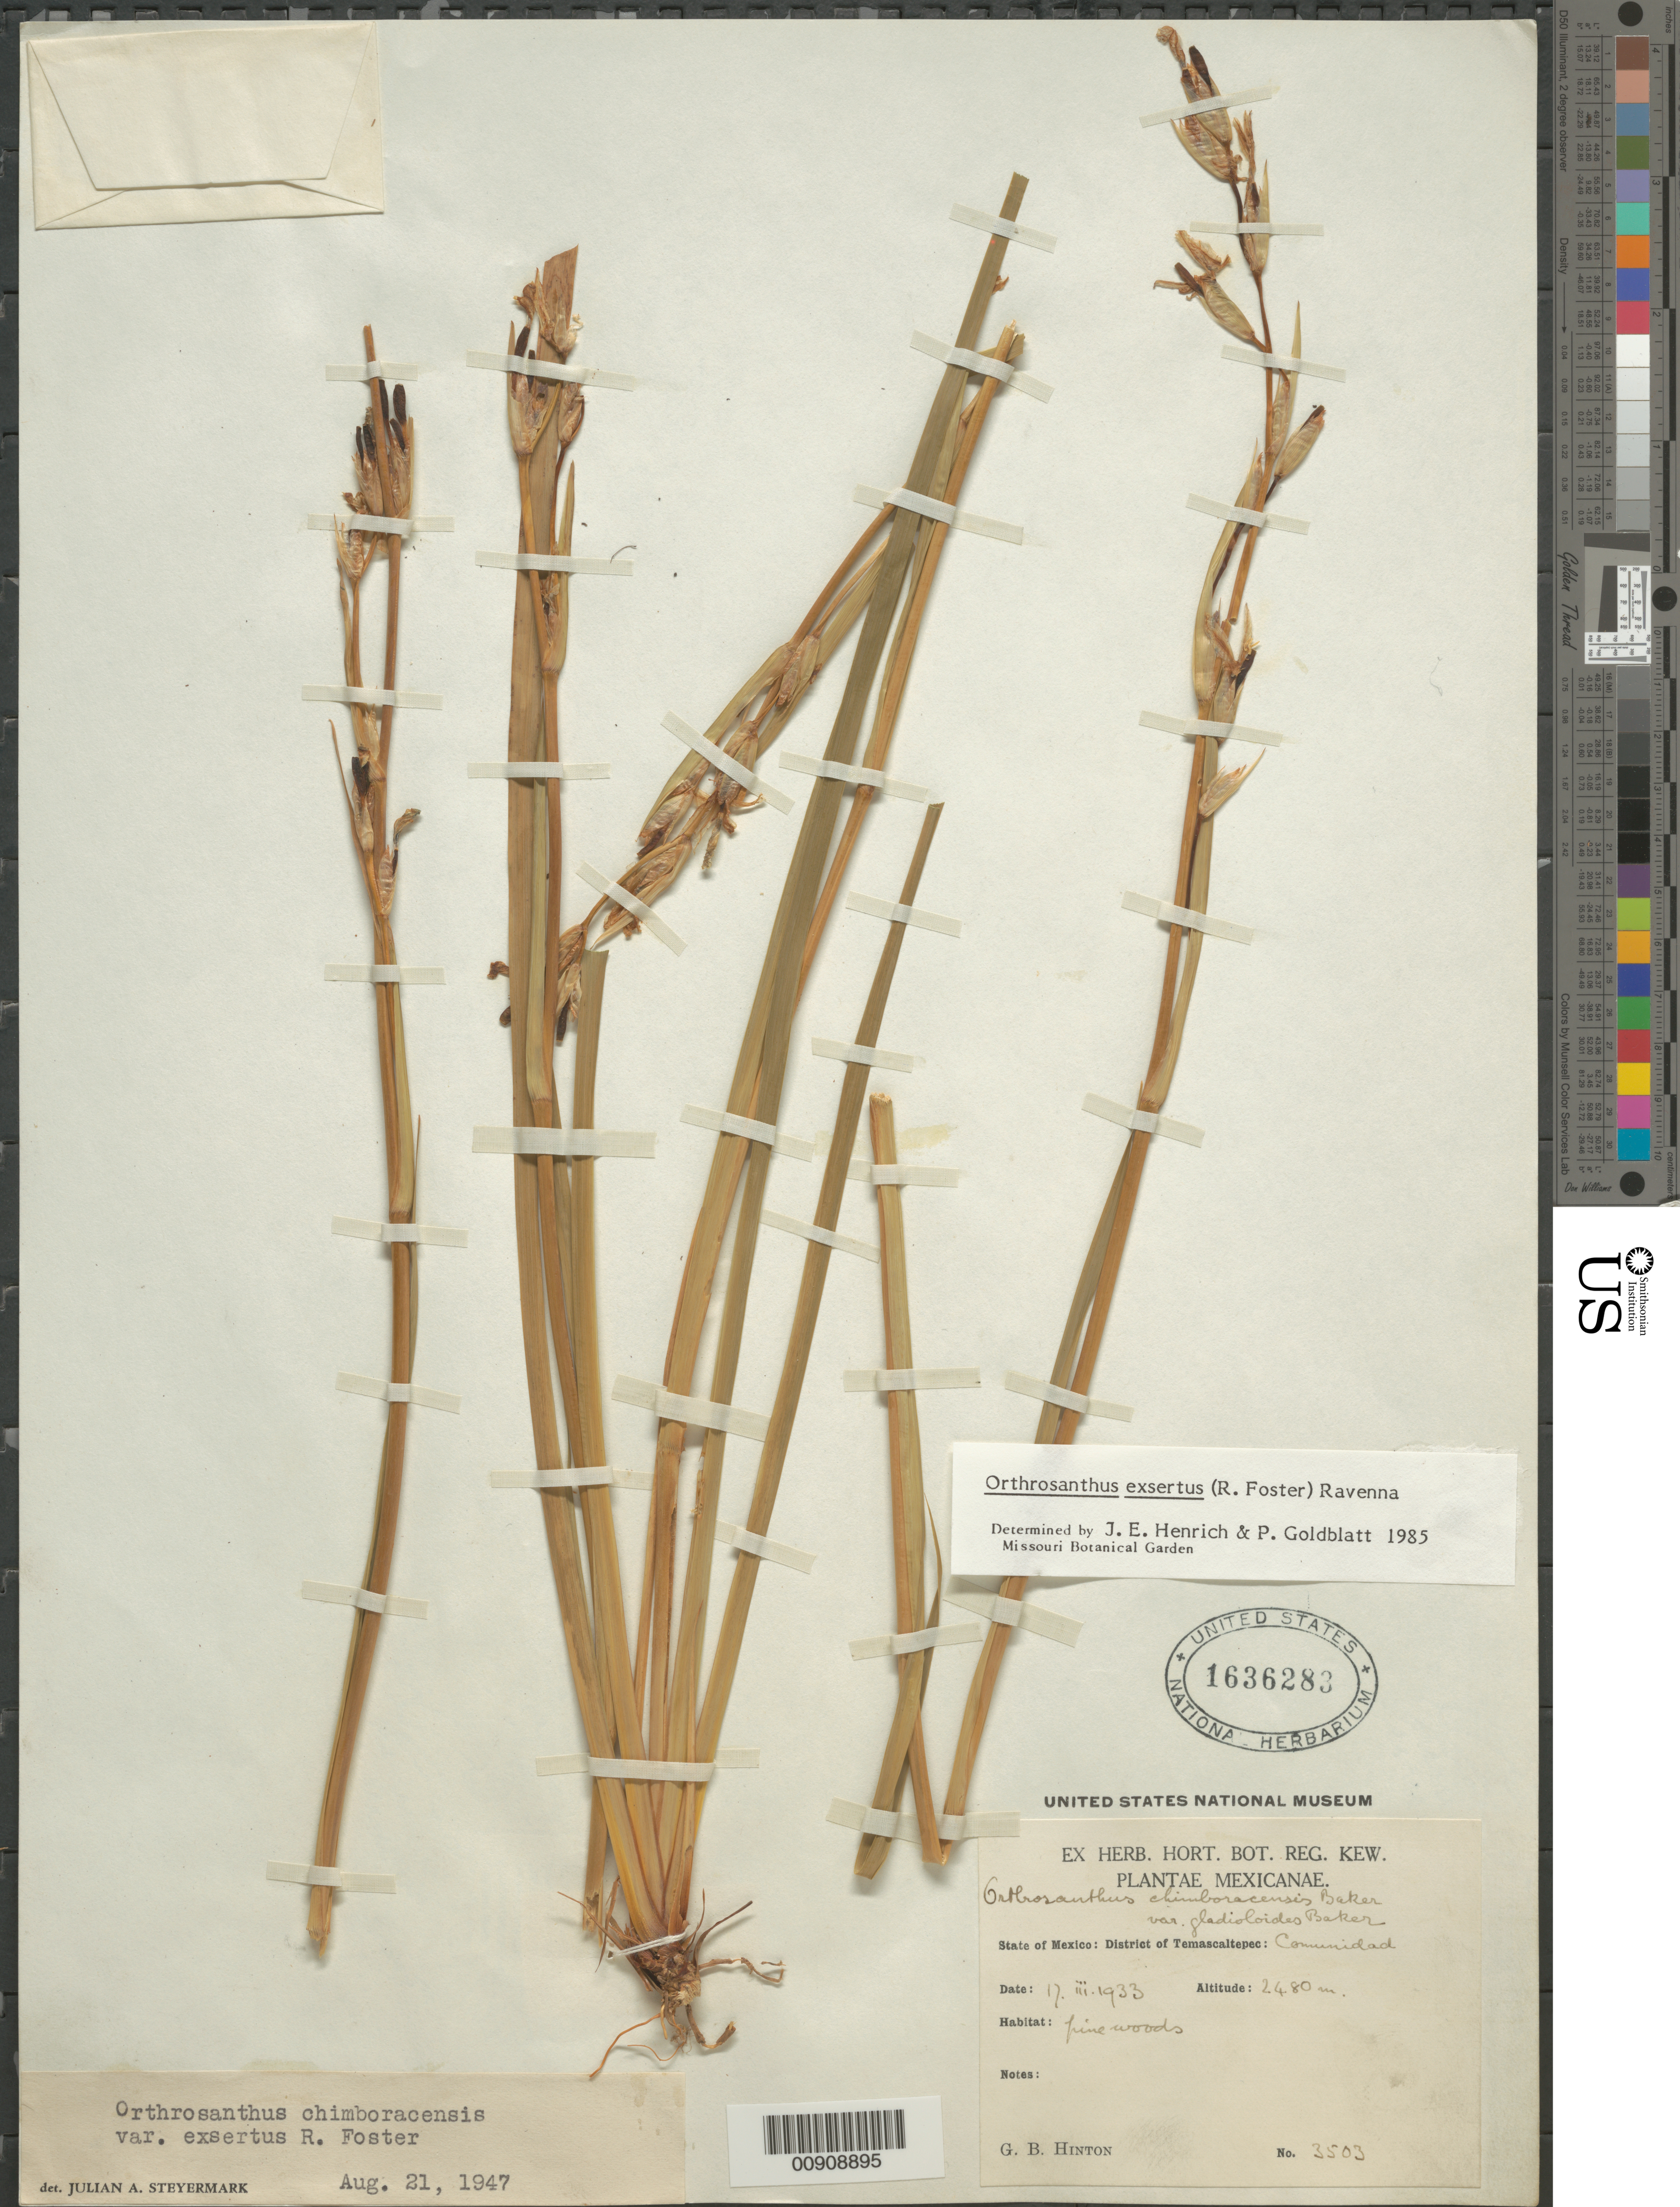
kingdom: Plantae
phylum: Tracheophyta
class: Liliopsida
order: Asparagales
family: Iridaceae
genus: Orthrosanthus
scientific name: Orthrosanthus exsertus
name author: (R.C. Foster) Ravenna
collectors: G. B. Hinton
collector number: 3503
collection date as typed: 17 Mar 1933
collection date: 1933-03-17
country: Mexico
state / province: México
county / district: Temascaltepec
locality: State of Mexico: District of Temascaltepec: Comunidad.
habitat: Pine woods.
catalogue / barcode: US 1636283